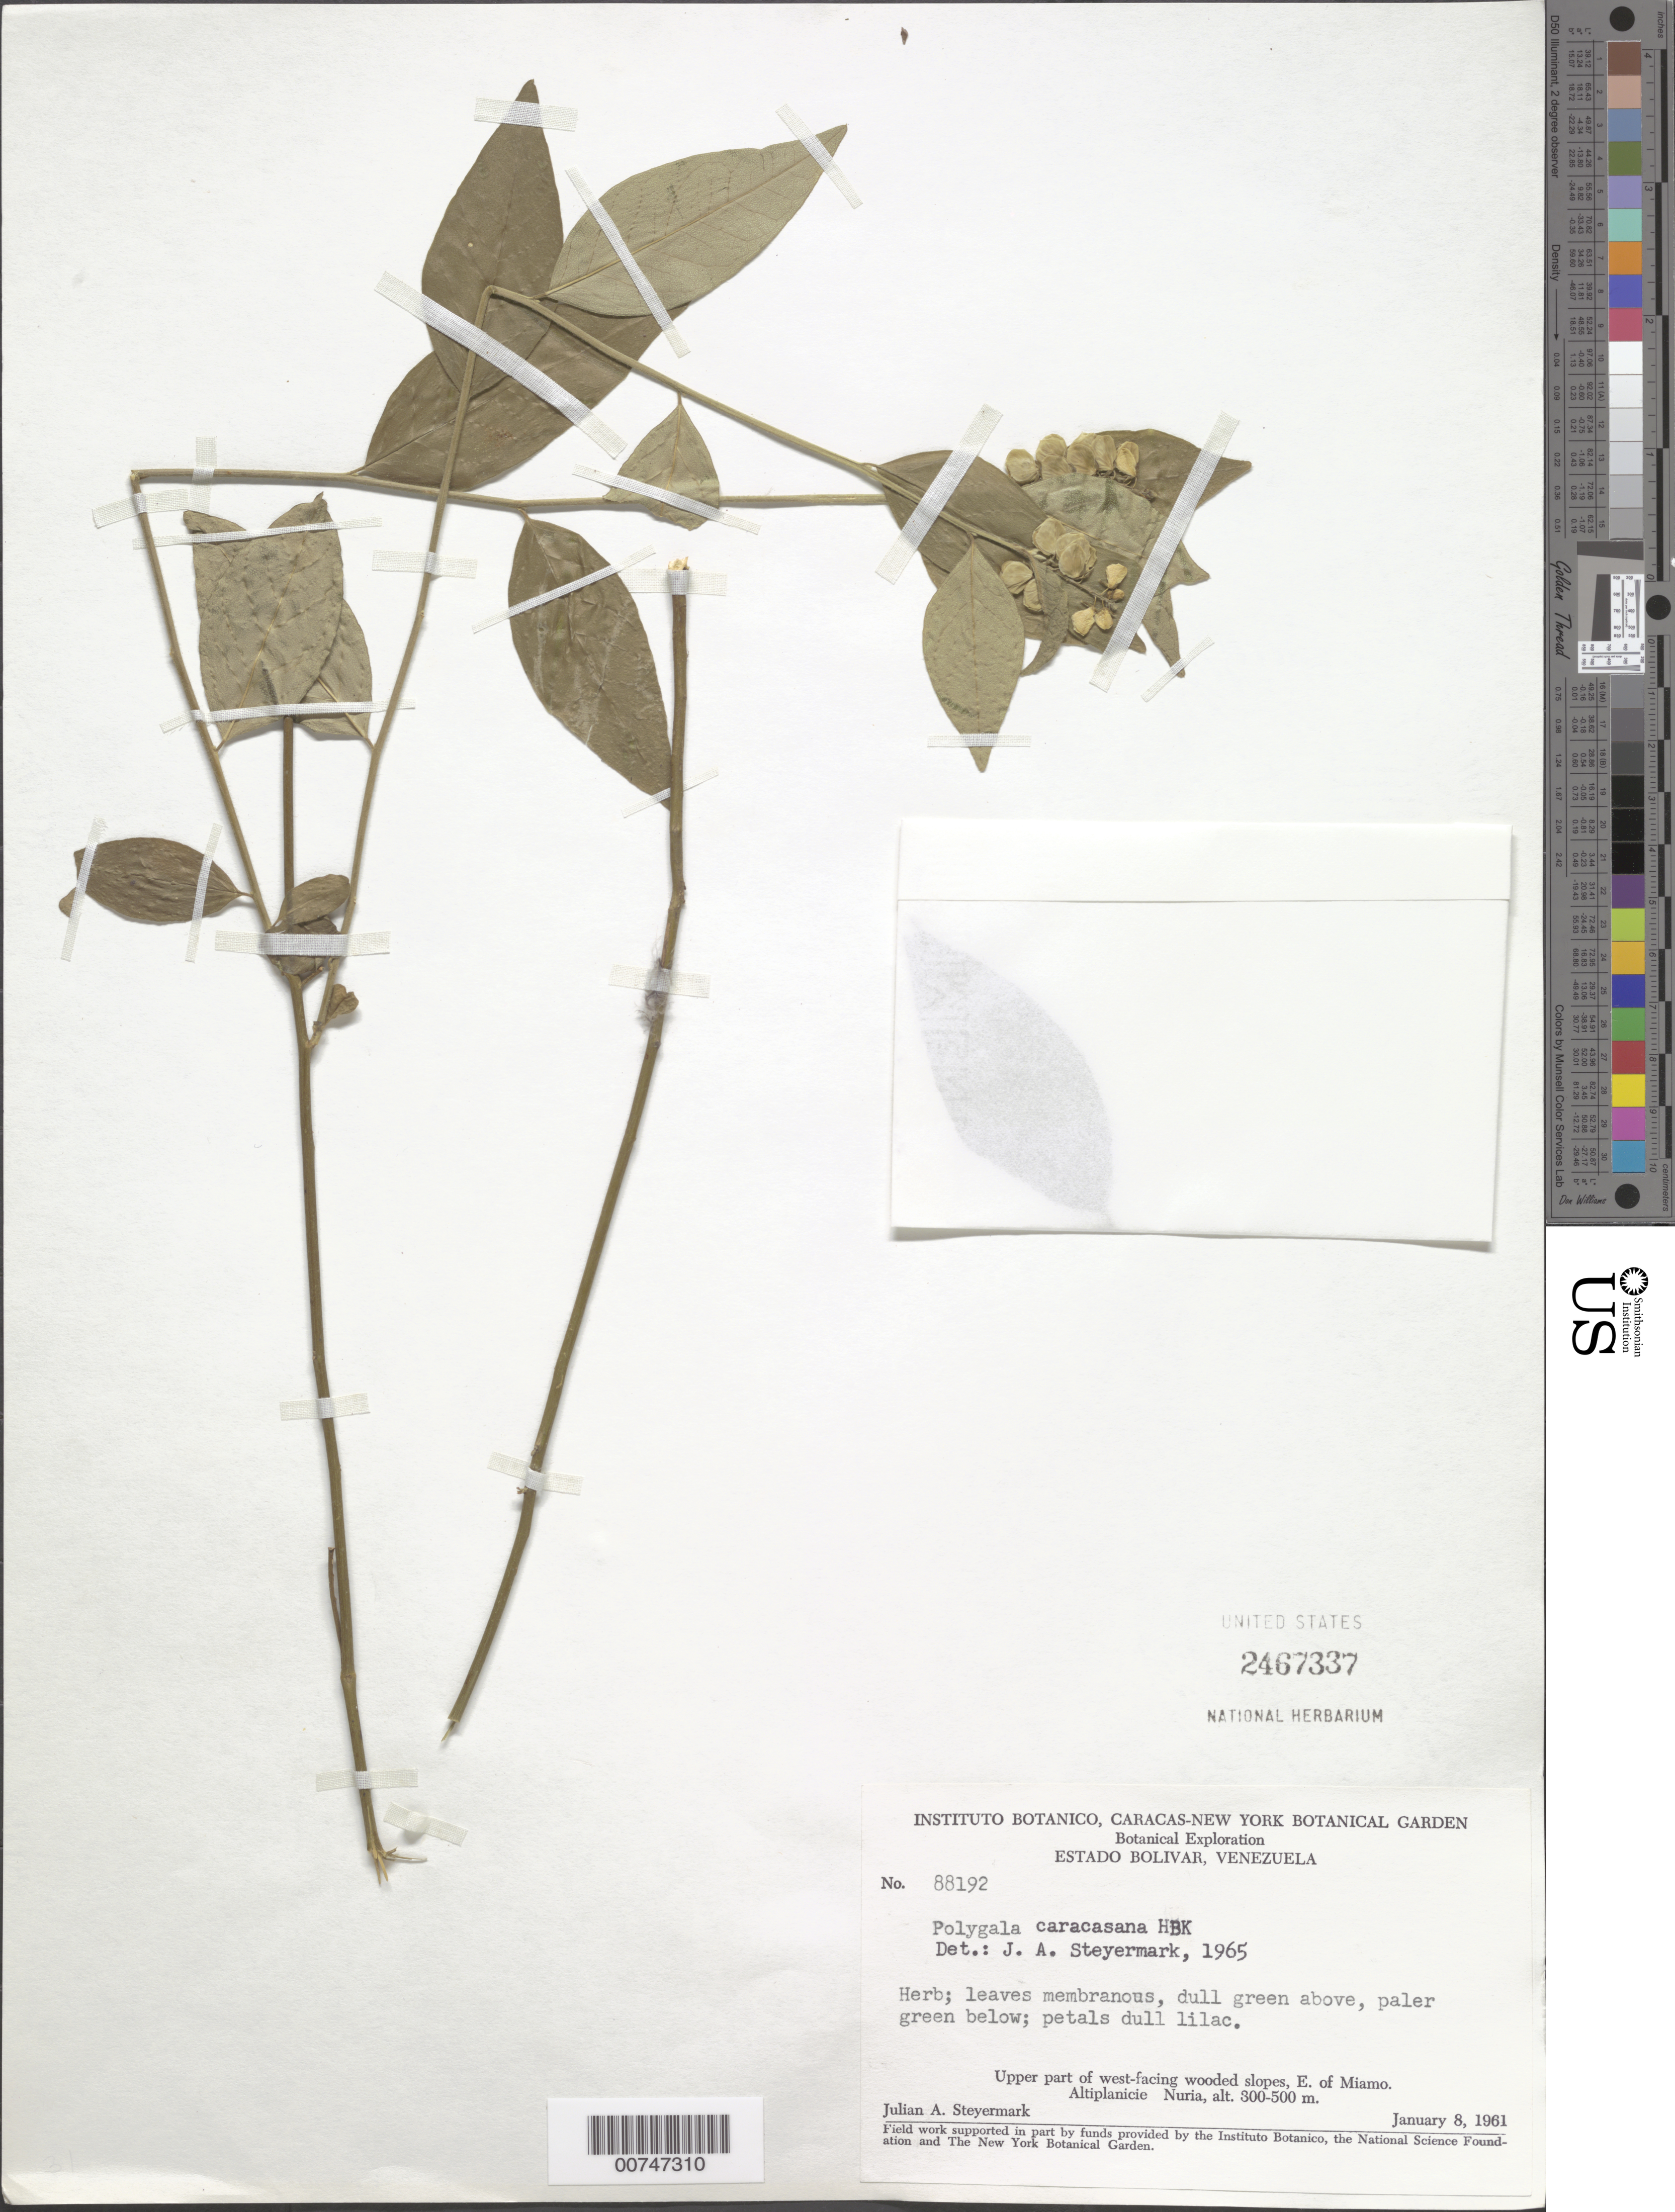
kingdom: Plantae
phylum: Tracheophyta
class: Magnoliopsida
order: Fabales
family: Polygalaceae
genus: Hebecarpa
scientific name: Hebecarpa caracasana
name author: (Kunth) J.R. Abbott & J.F.B. Pastore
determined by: Strong, Mark T., (BOT), Smithsonian Institution - National Museum of Natural History (UNITED STATES)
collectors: J. Steyermark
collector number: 88192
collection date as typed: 8-Jan-61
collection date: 1961-01-08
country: Venezuela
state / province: Bolívar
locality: Altiplanicie de Nuria, E of Miamo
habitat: Upper part of W-facing wooded slopes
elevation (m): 300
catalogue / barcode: US 2467337